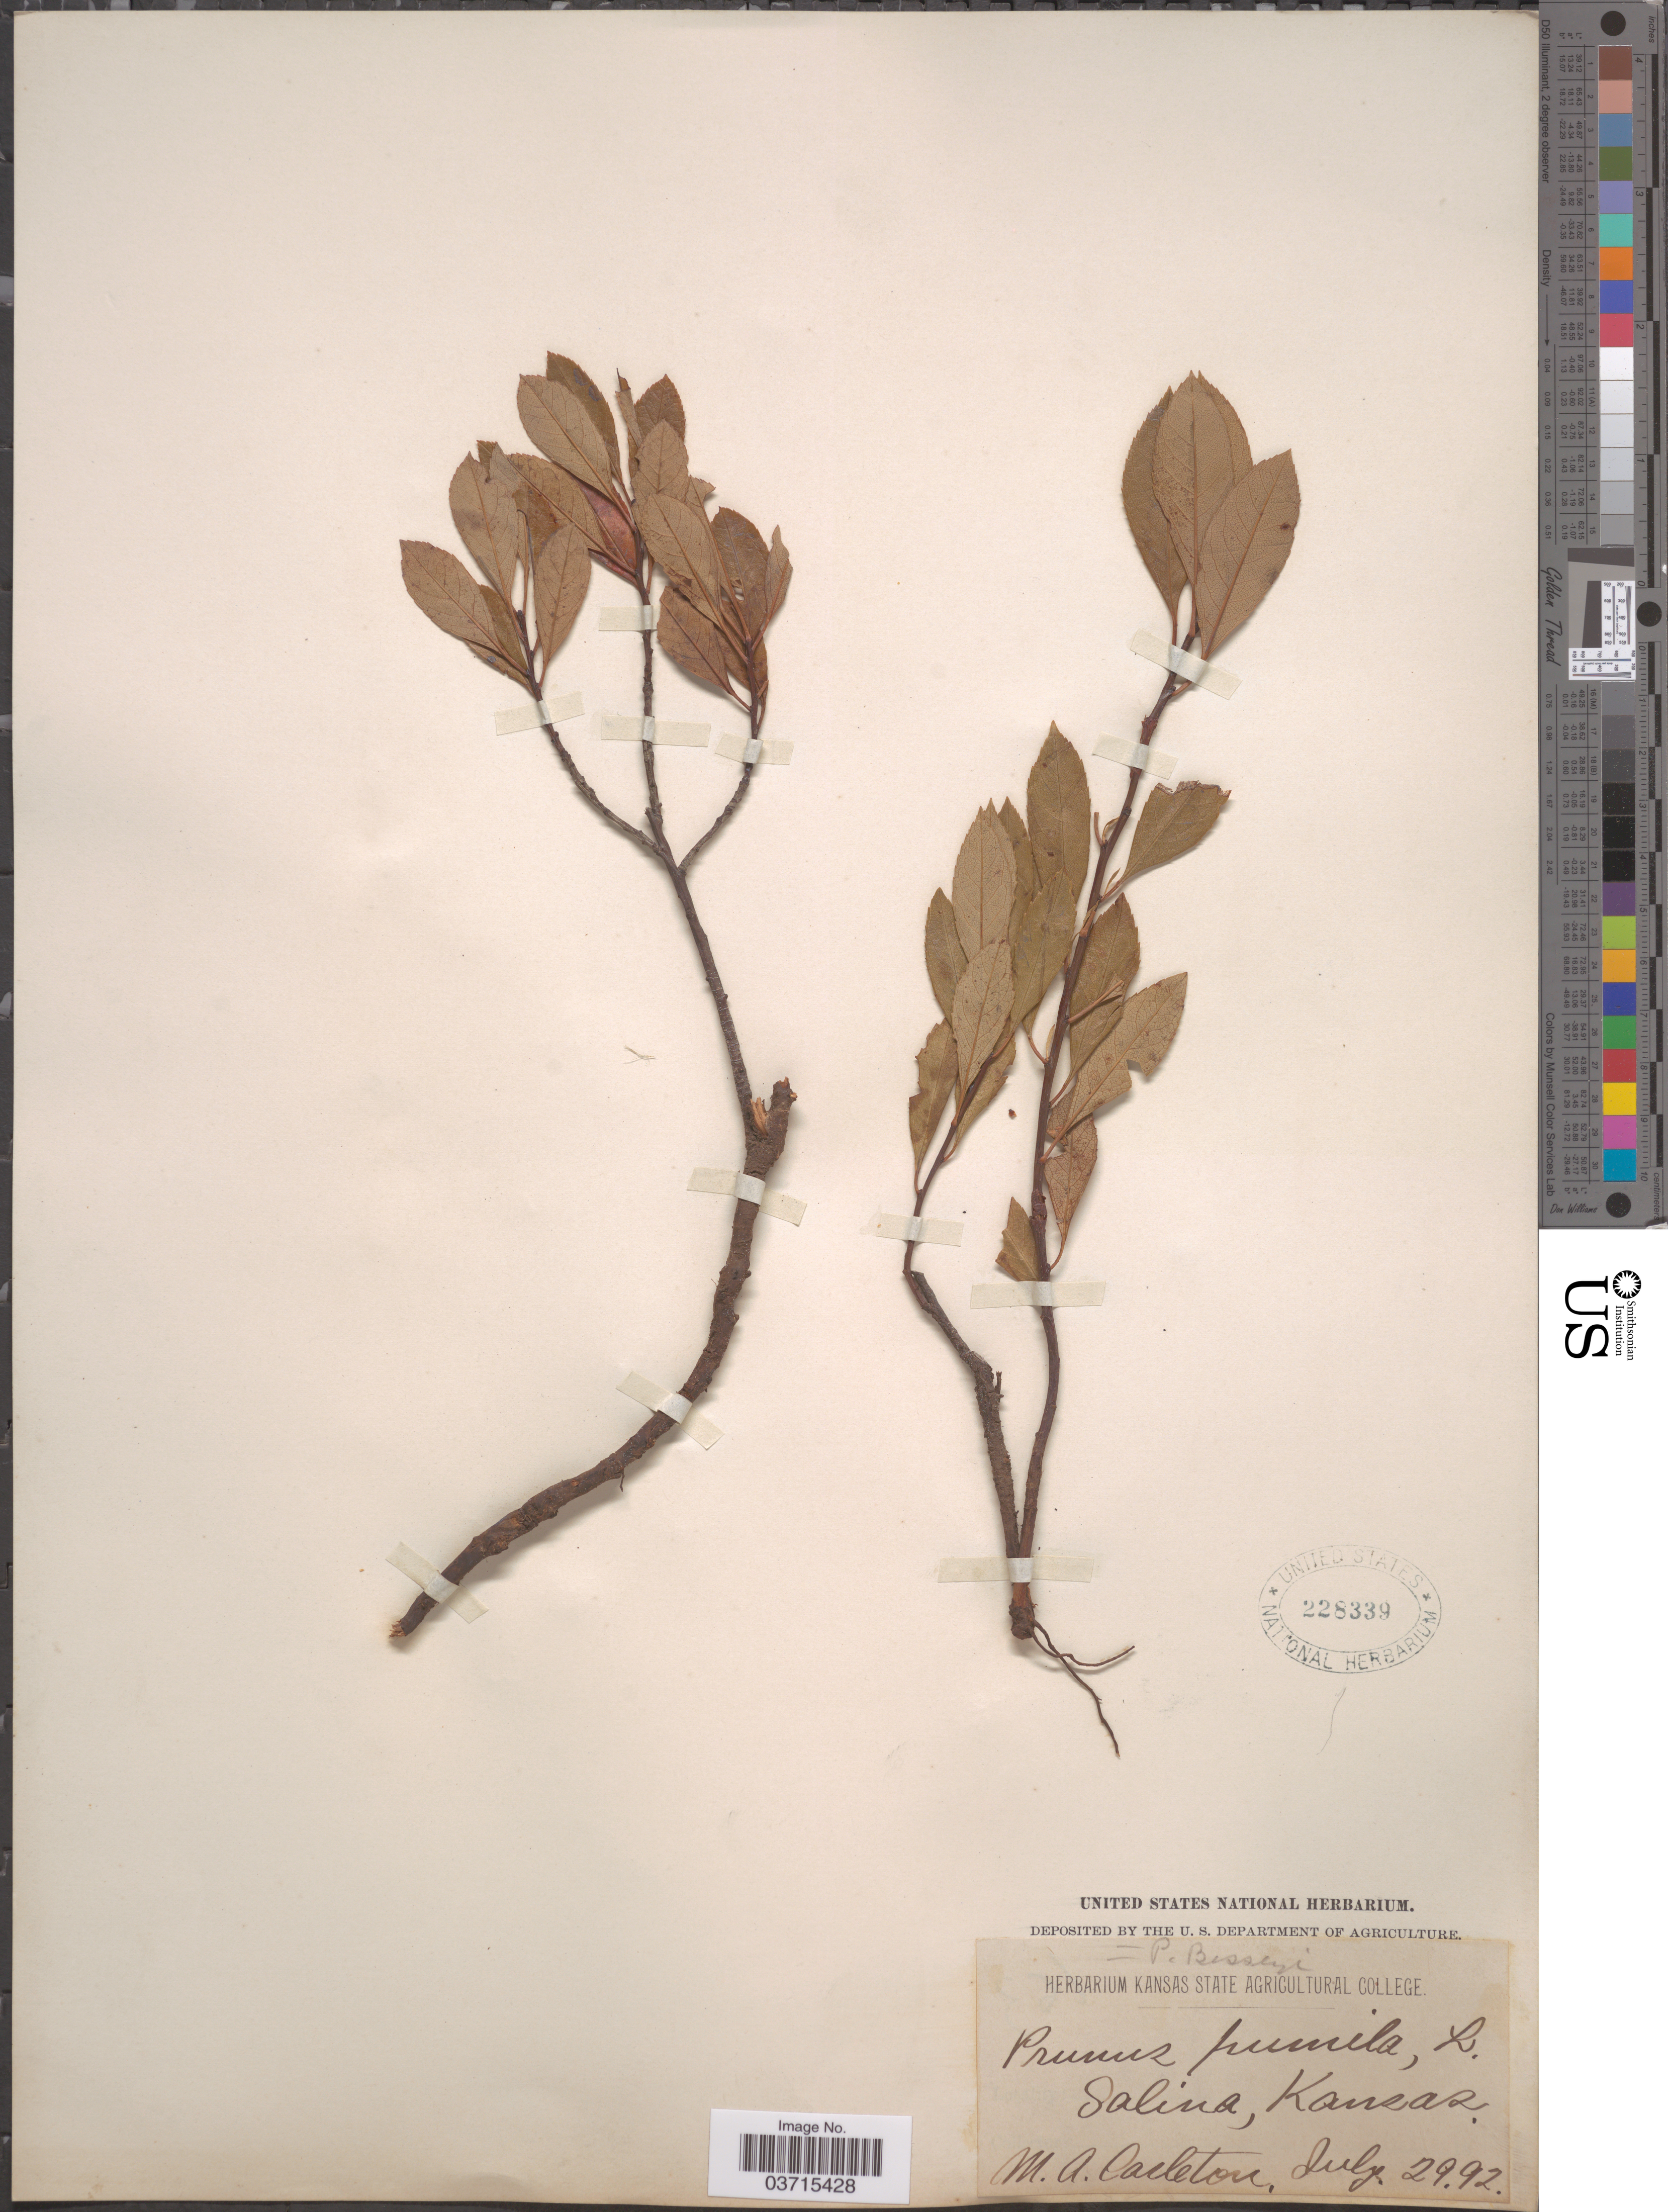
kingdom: Plantae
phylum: Tracheophyta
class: Magnoliopsida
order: Rosales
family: Rosaceae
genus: Prunus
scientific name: Prunus besseyi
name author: L.H. Bailey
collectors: M. A. Carleton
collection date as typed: Transcribed d/m/y: 29/7/92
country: United States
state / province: Kansas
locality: Salina.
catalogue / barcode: US 228339